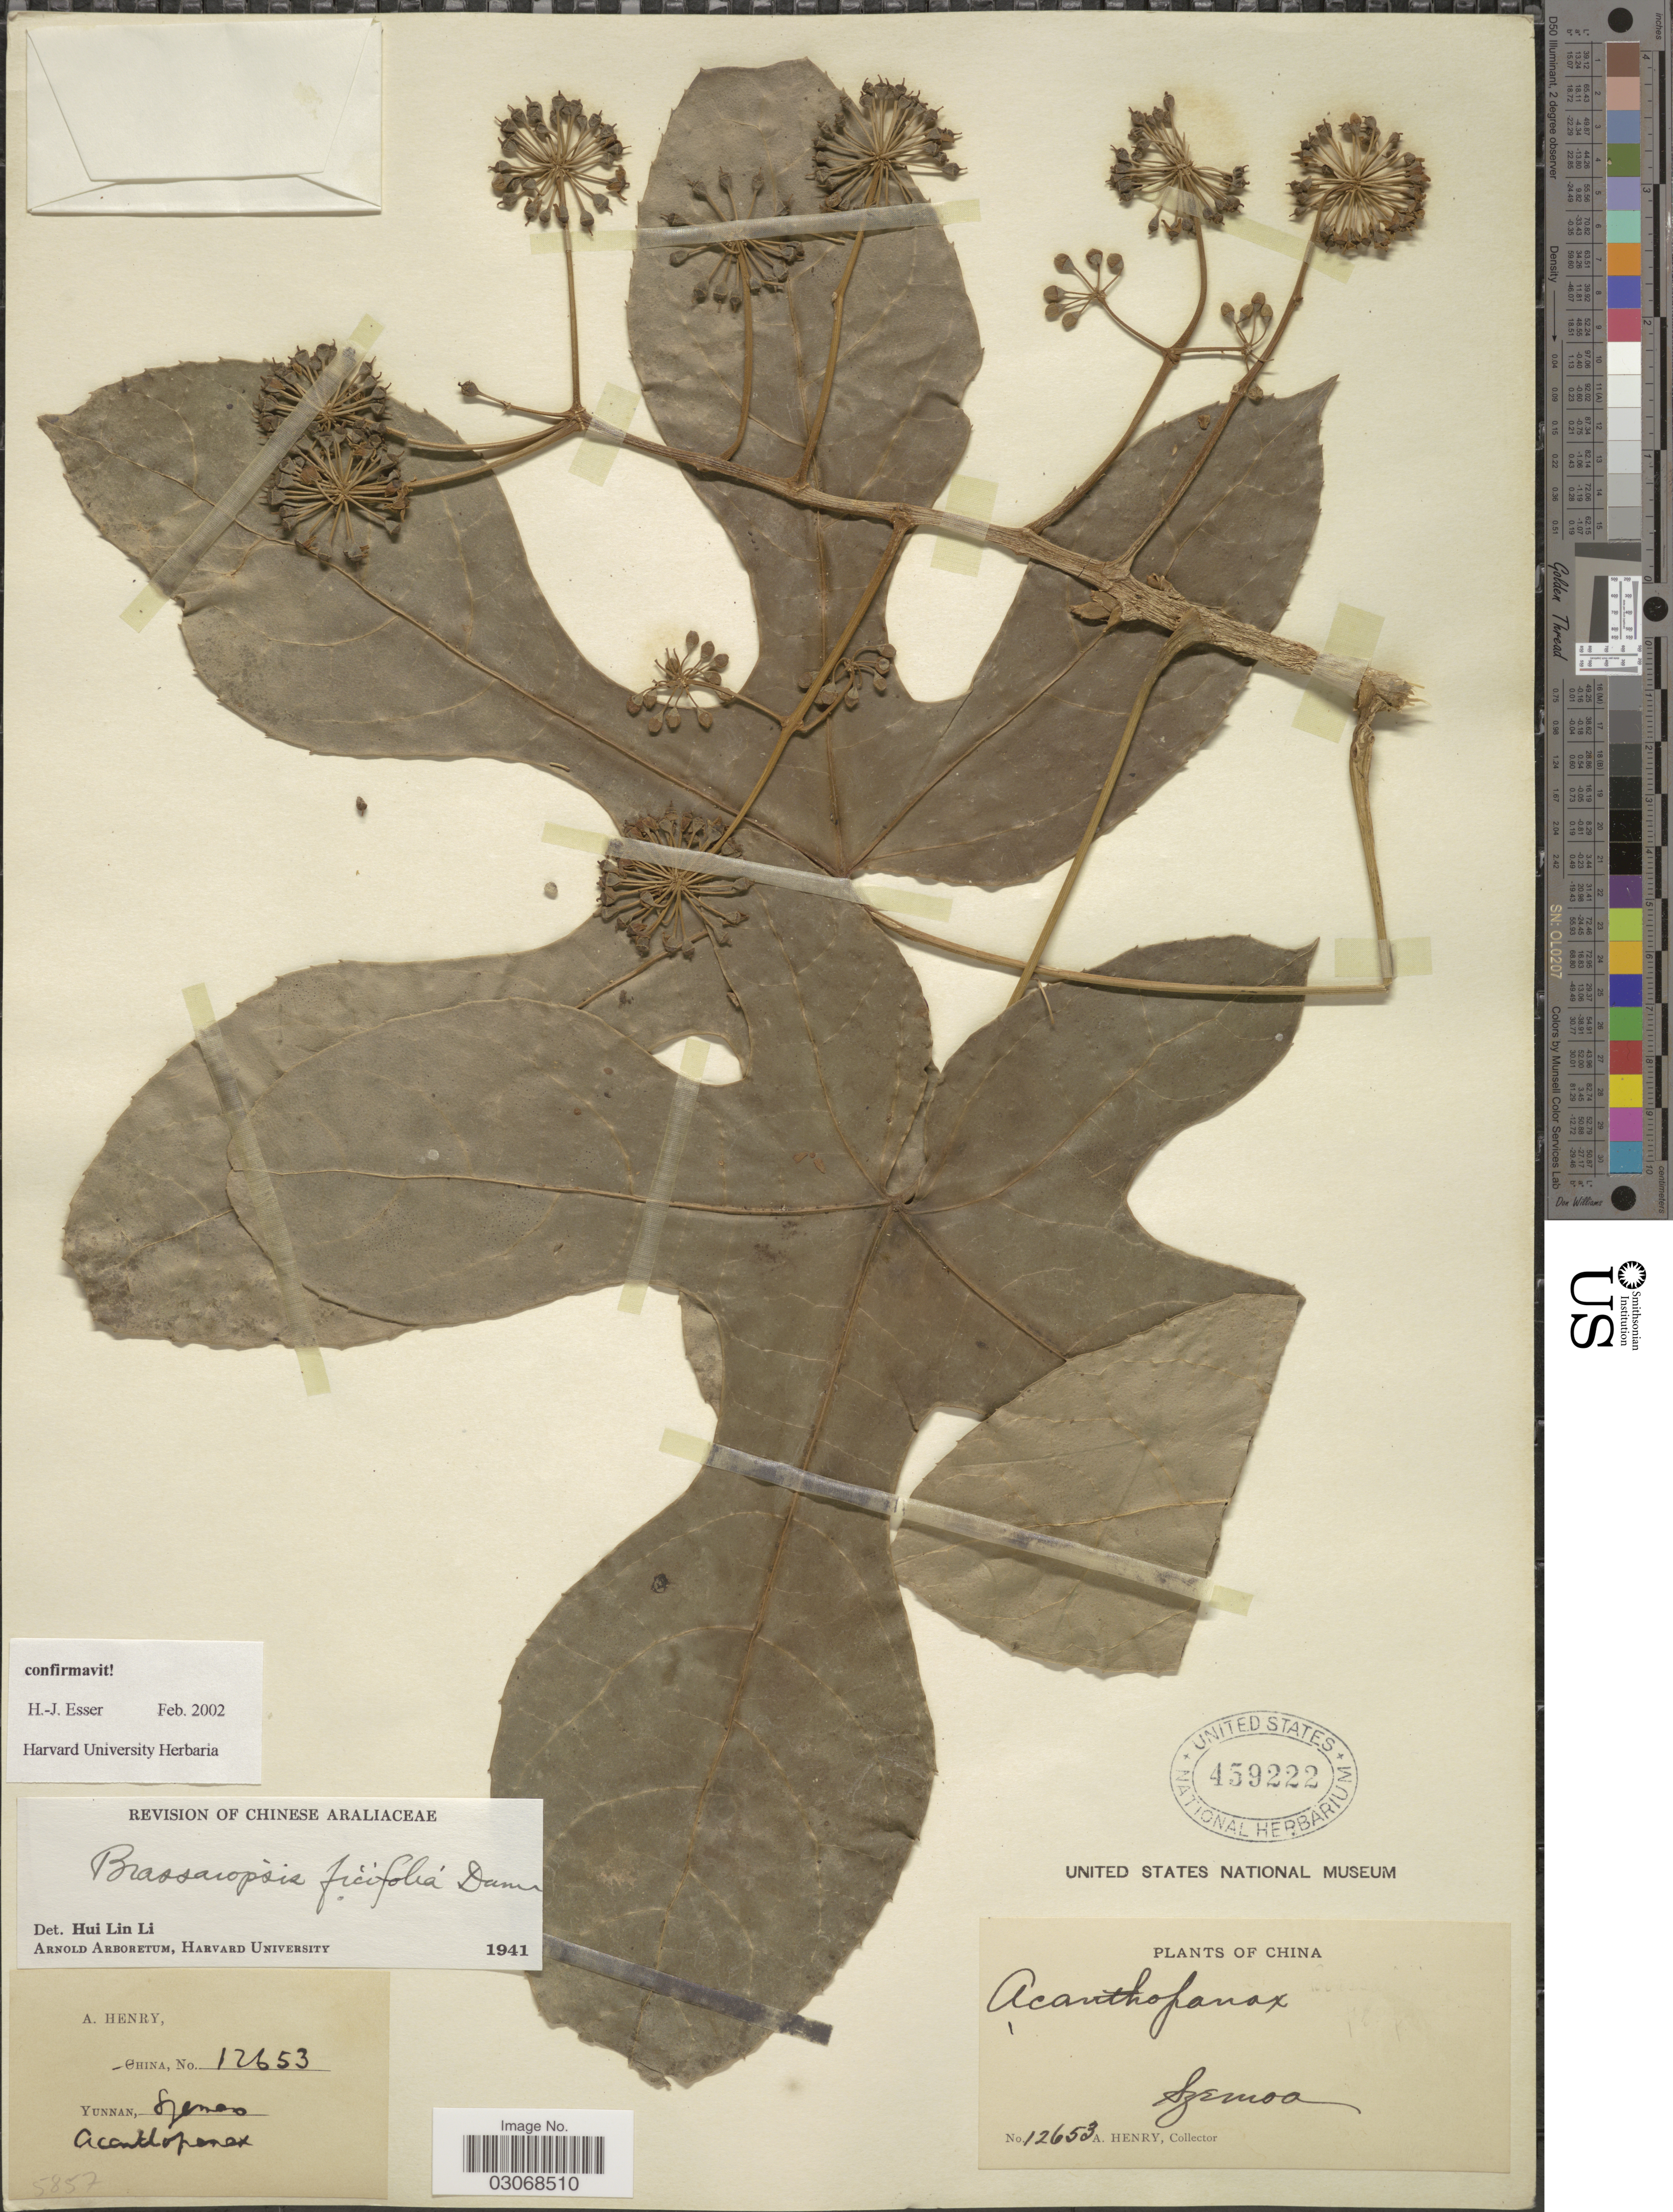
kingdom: Plantae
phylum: Tracheophyta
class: Magnoliopsida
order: Apiales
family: Araliaceae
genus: Brassaiopsis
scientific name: Brassaiopsis ficifolia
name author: Dunn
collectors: A. Henry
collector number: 12653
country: China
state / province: Yunnan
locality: Szemoa.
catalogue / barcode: US 459222